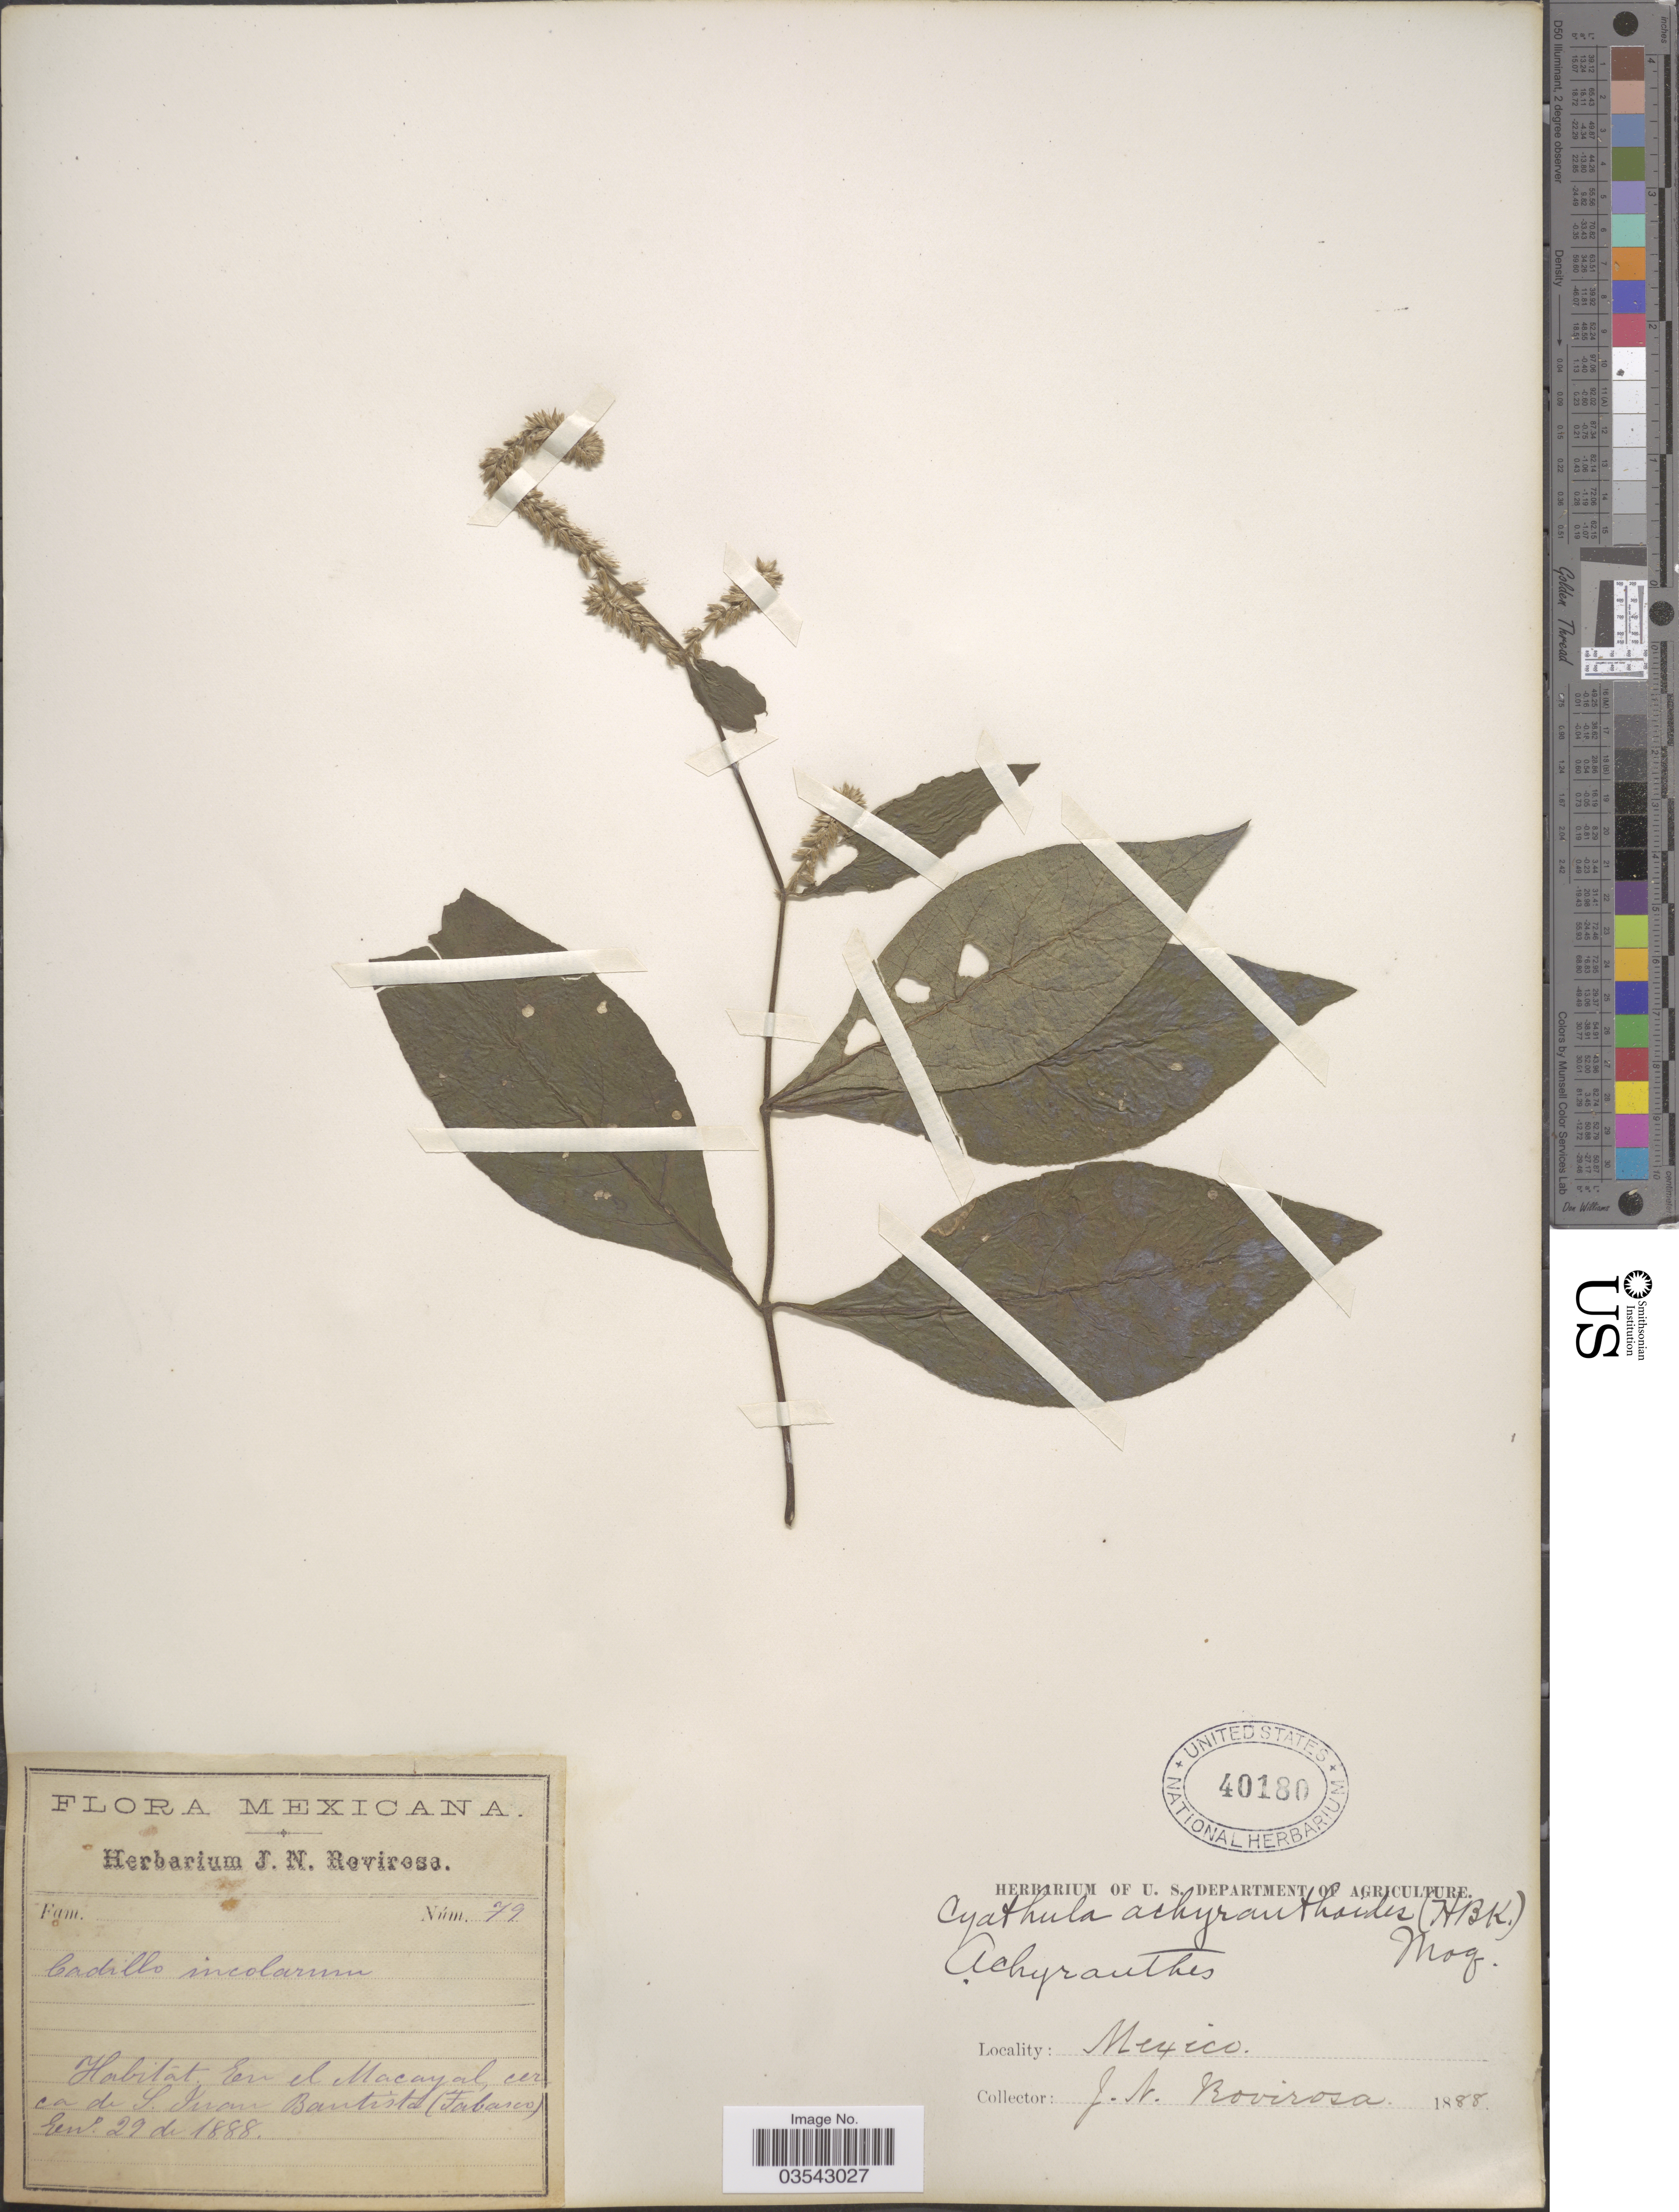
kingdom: Plantae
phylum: Tracheophyta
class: Magnoliopsida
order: Caryophyllales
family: Amaranthaceae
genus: Cyathula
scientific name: Cyathula achyranthoides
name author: (Kunth) Moq.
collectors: J. N. Rovirosa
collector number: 79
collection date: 1888-01-22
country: Mexico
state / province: Tabasco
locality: En el Macayal, cerca de S. Juan Bautista.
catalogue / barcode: US 40180